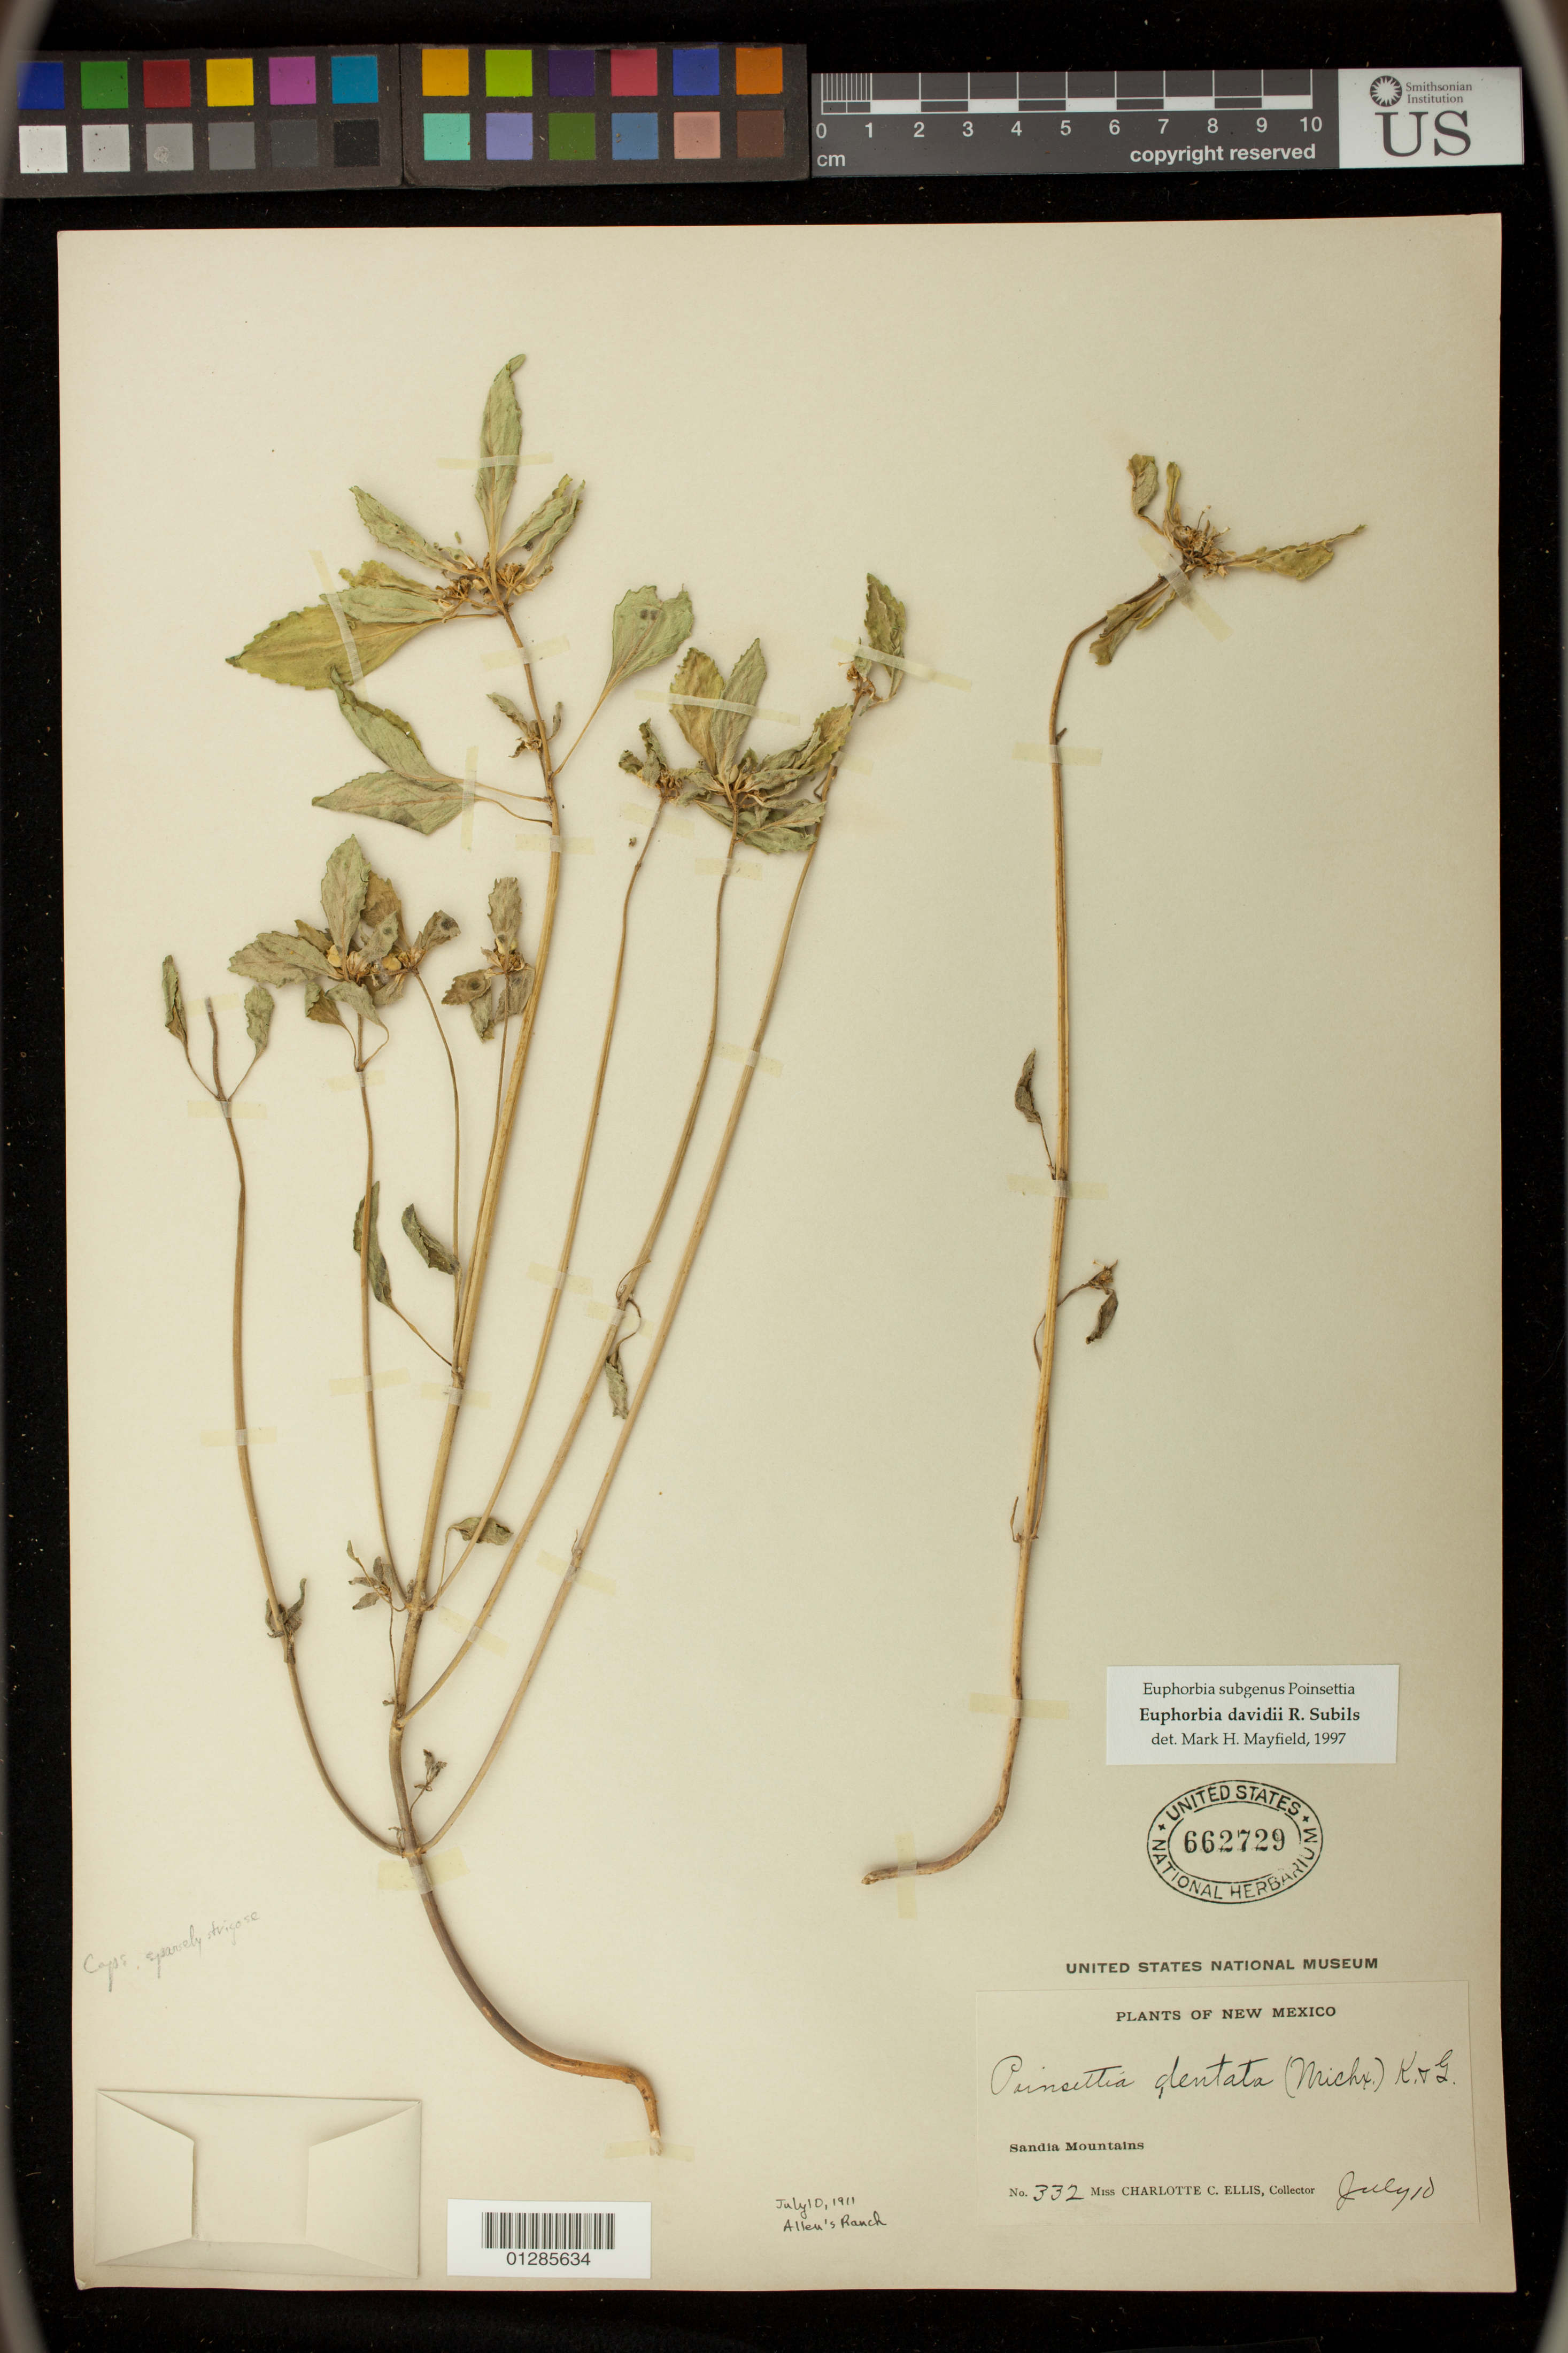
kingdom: Plantae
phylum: Tracheophyta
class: Magnoliopsida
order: Malpighiales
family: Euphorbiaceae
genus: Euphorbia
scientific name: Euphorbia davidii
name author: Subils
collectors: C. C. Ellis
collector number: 332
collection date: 1911-07-10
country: United States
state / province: New Mexico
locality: Sandia Mountains,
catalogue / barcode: US 662729